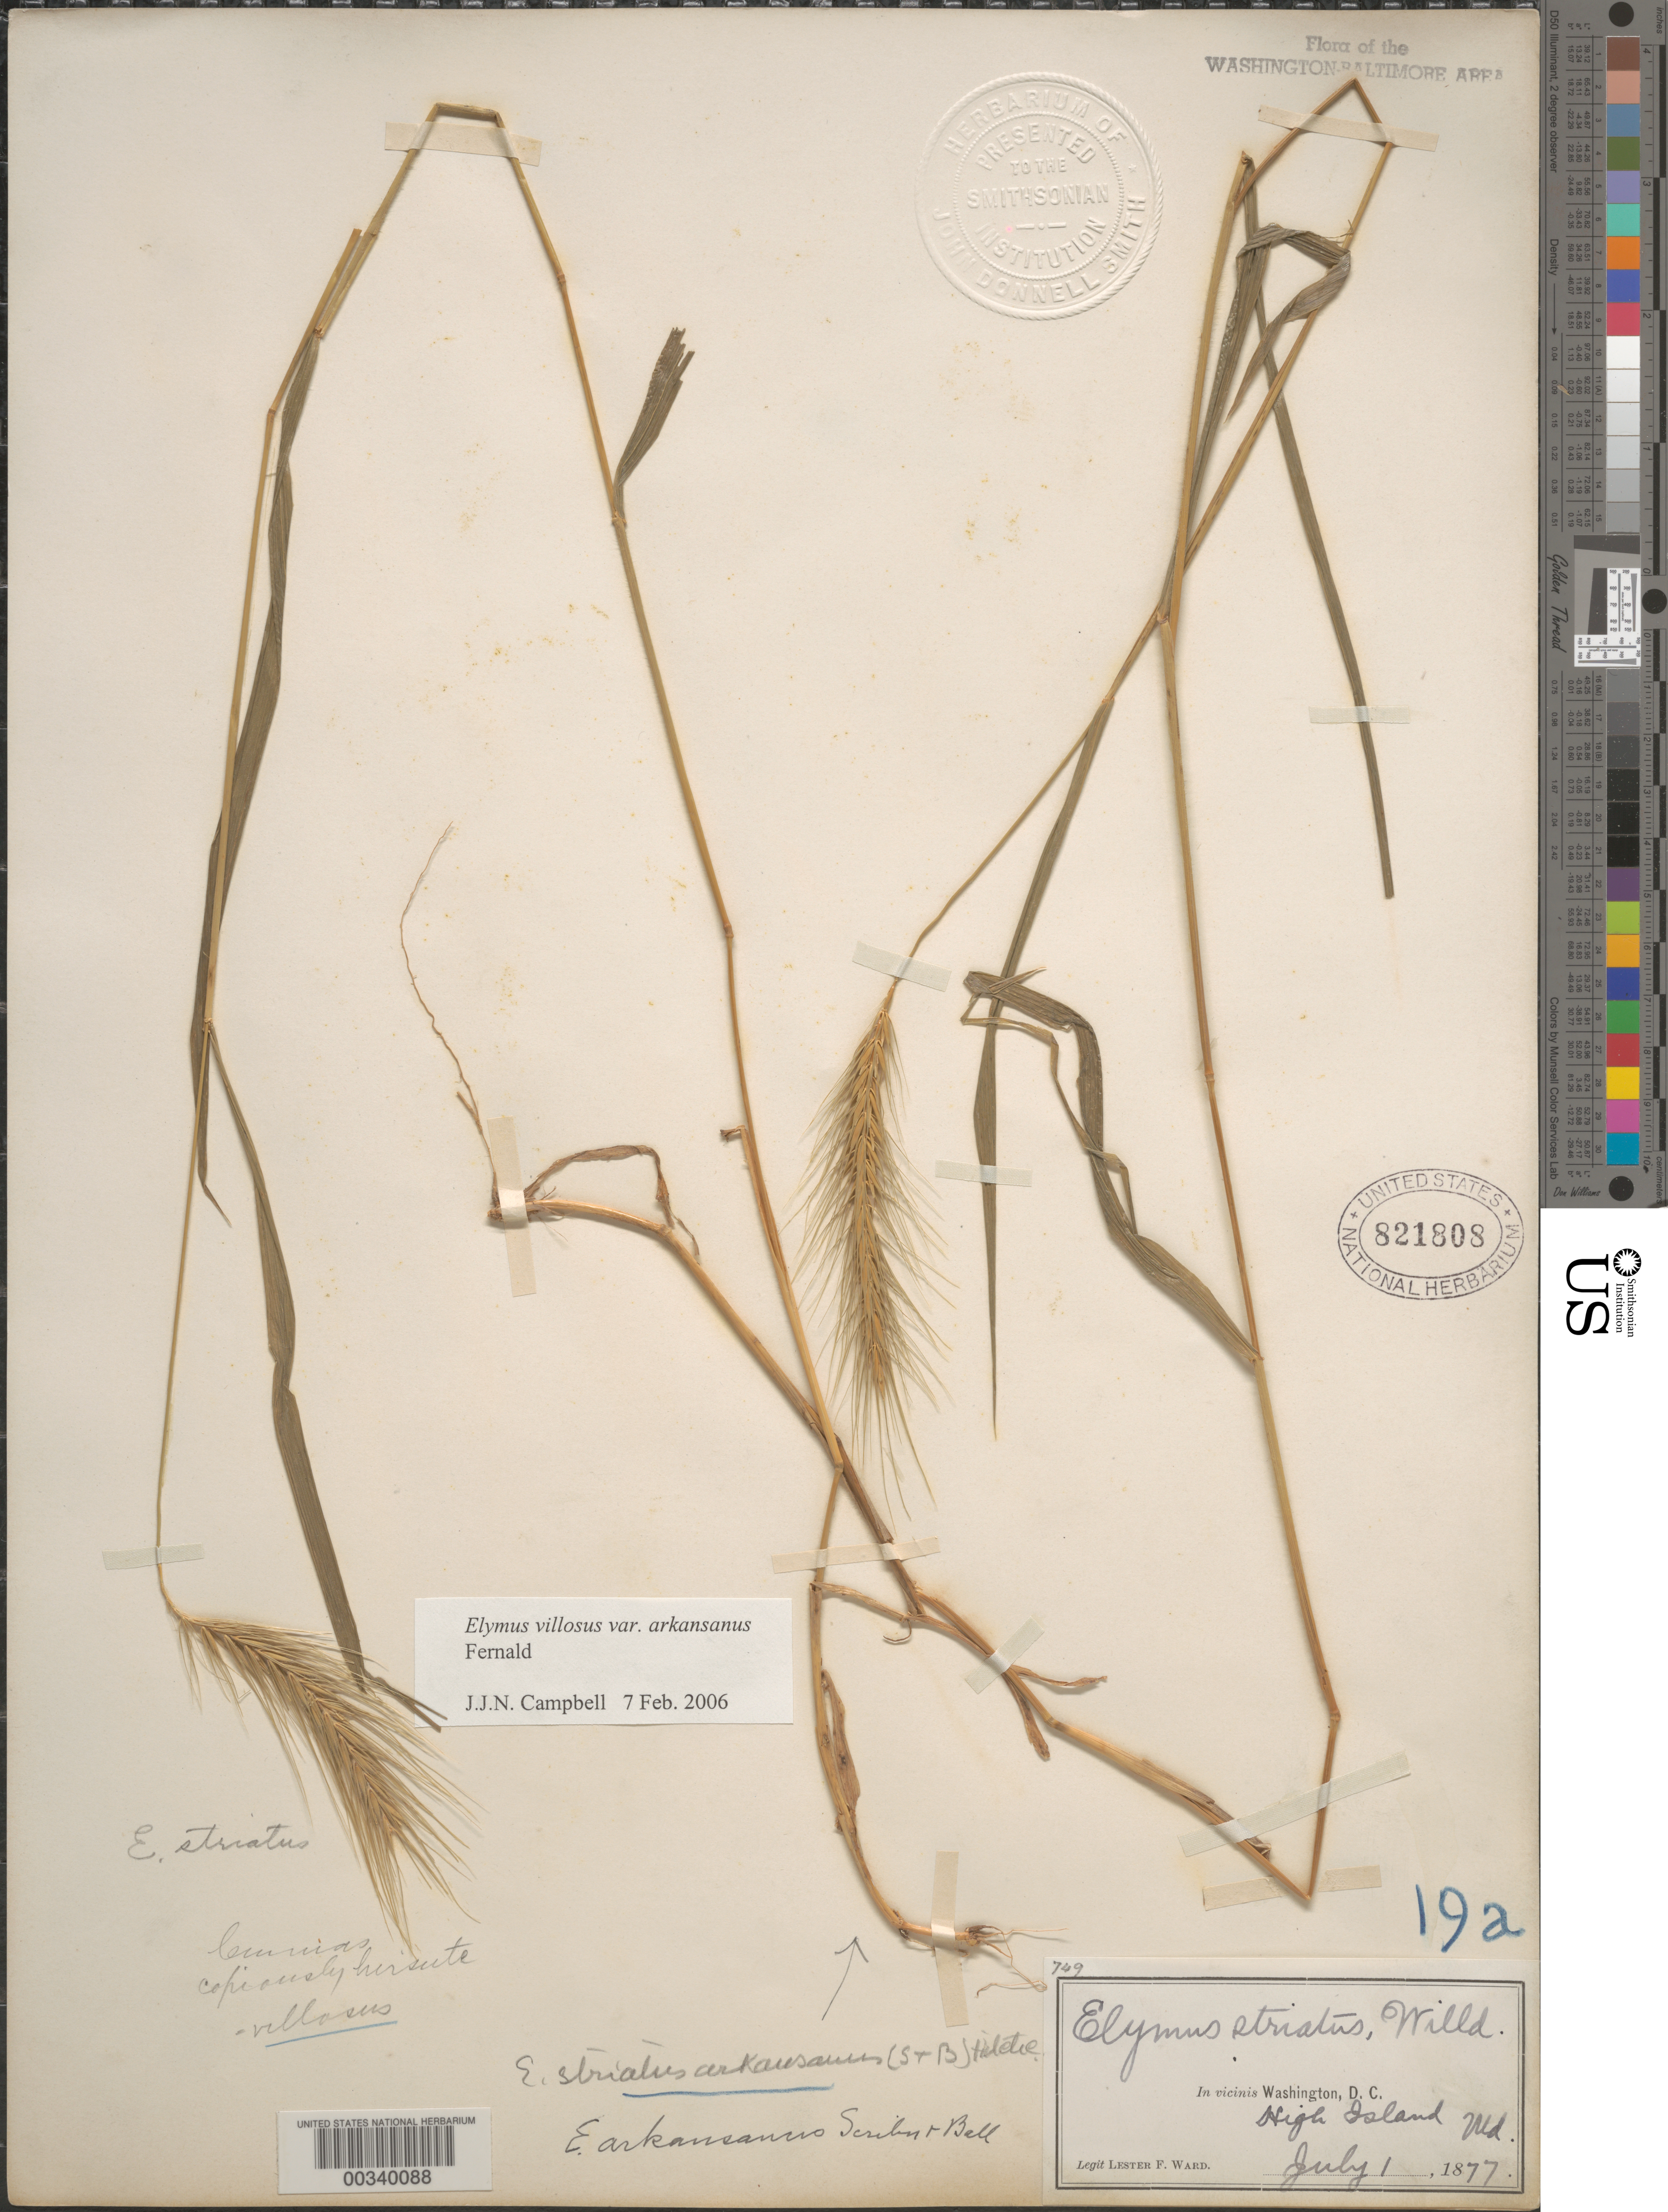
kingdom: Plantae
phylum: Tracheophyta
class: Liliopsida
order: Poales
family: Poaceae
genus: Elymus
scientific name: Elymus villosus var. arkansanus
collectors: L. F. Ward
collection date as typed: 01 Jul 1877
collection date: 1877-07-01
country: United States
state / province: Maryland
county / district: Montgomery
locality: High Island C. & O. Canal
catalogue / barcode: US 821808